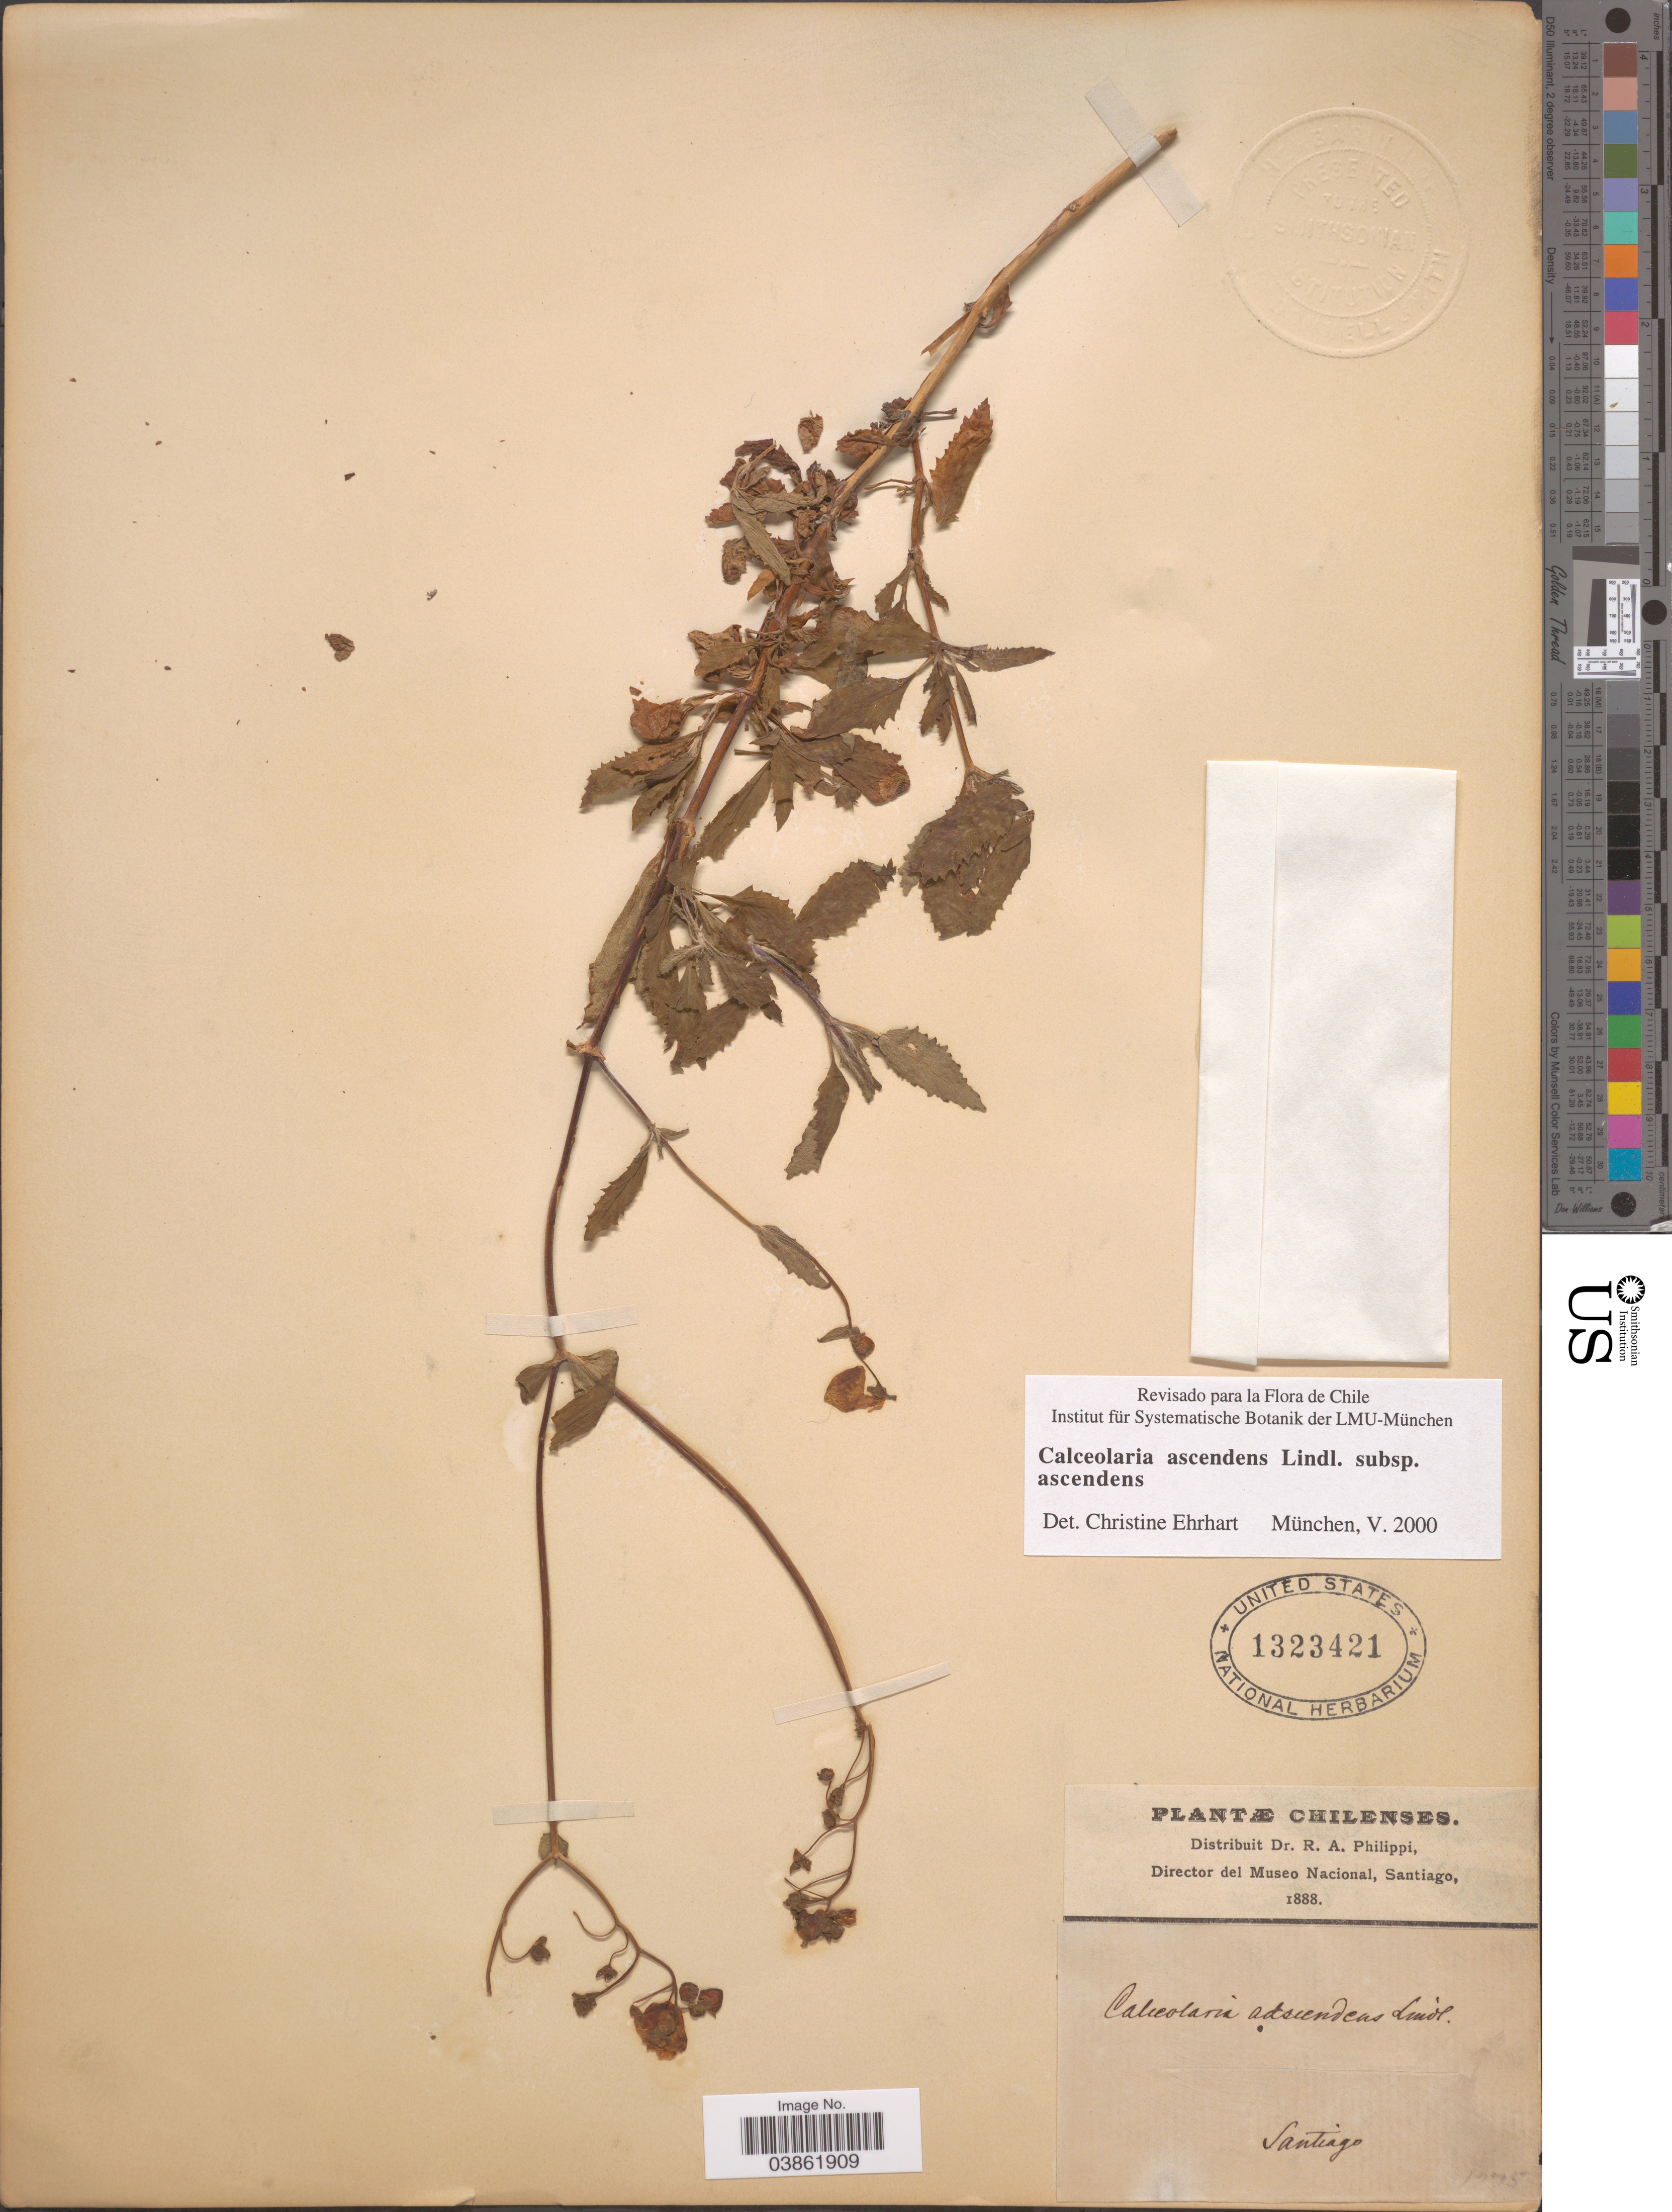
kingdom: Plantae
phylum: Tracheophyta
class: Magnoliopsida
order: Lamiales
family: Calceolariaceae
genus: Calceolaria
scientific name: Calceolaria ascendens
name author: Lindl.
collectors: ex. herb. R.A. Philippi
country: Chile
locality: Santiago.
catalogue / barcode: US 1323421